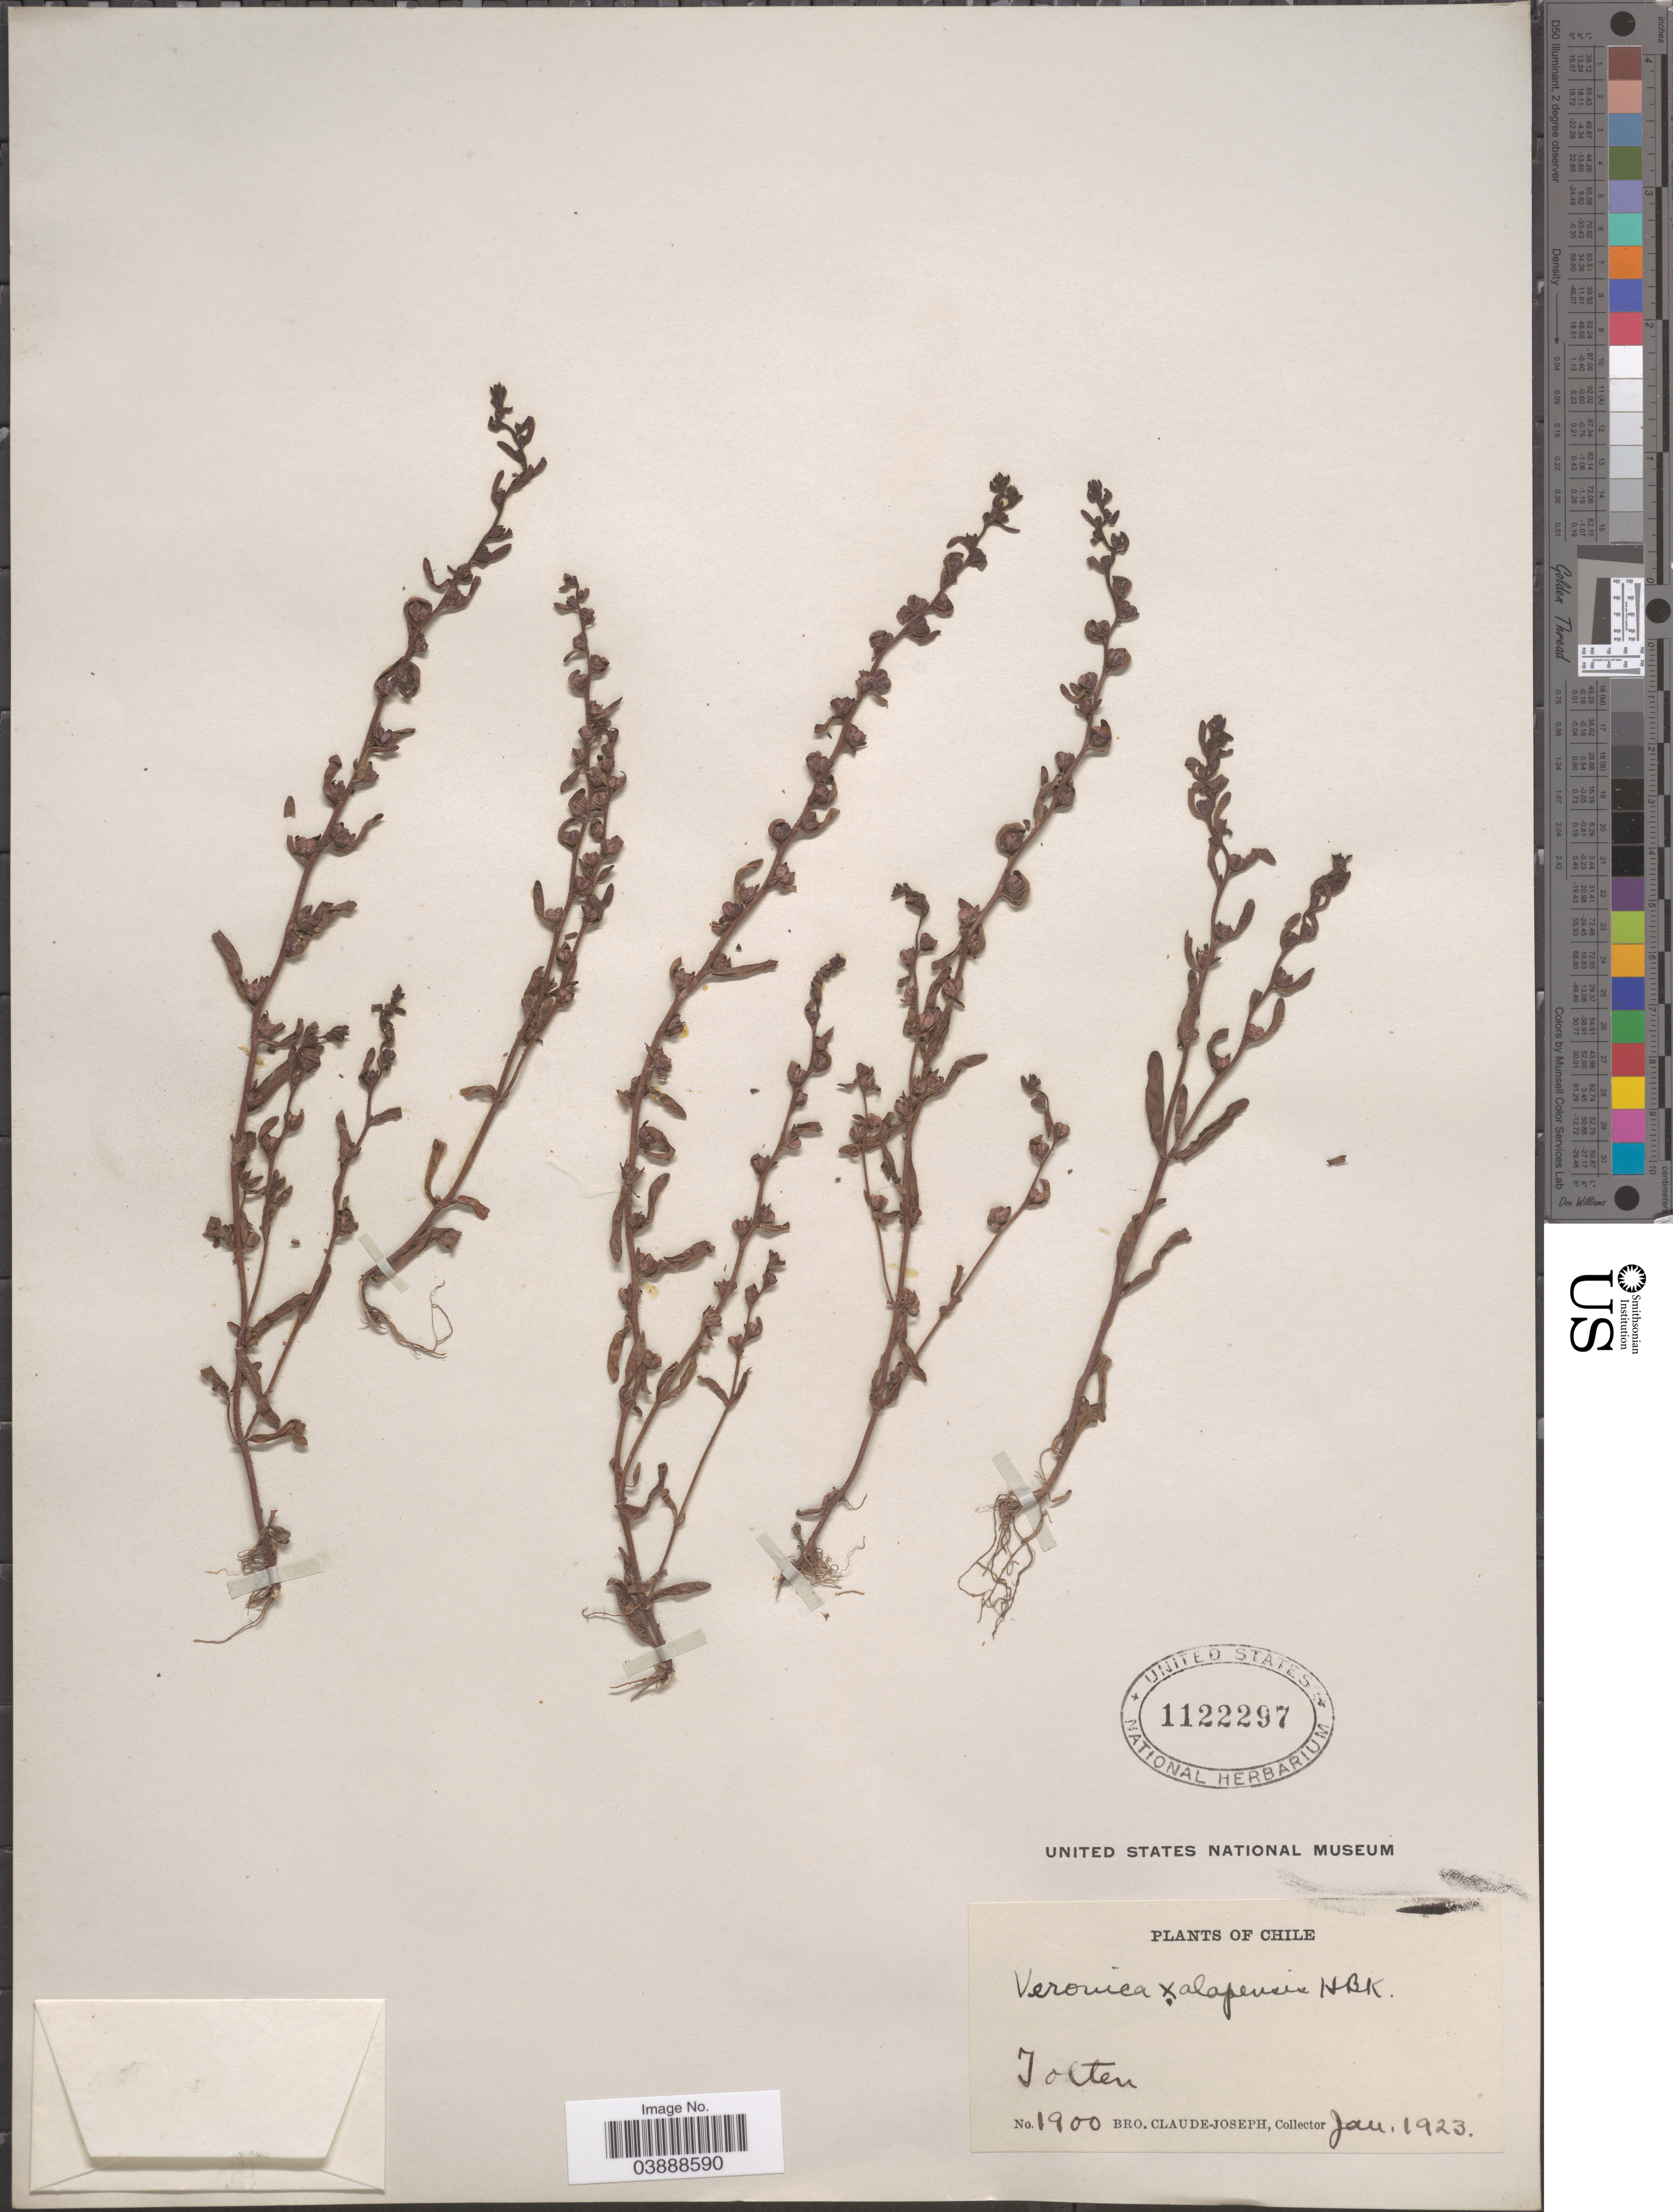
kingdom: Plantae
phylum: Tracheophyta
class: Magnoliopsida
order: Lamiales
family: Plantaginaceae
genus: Veronica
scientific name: Veronica peregrina var. xalapensis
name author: Kunth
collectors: Bro. Claude-Joseph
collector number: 1900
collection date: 1923-01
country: Chile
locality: Tolten.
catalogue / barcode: US 1122297